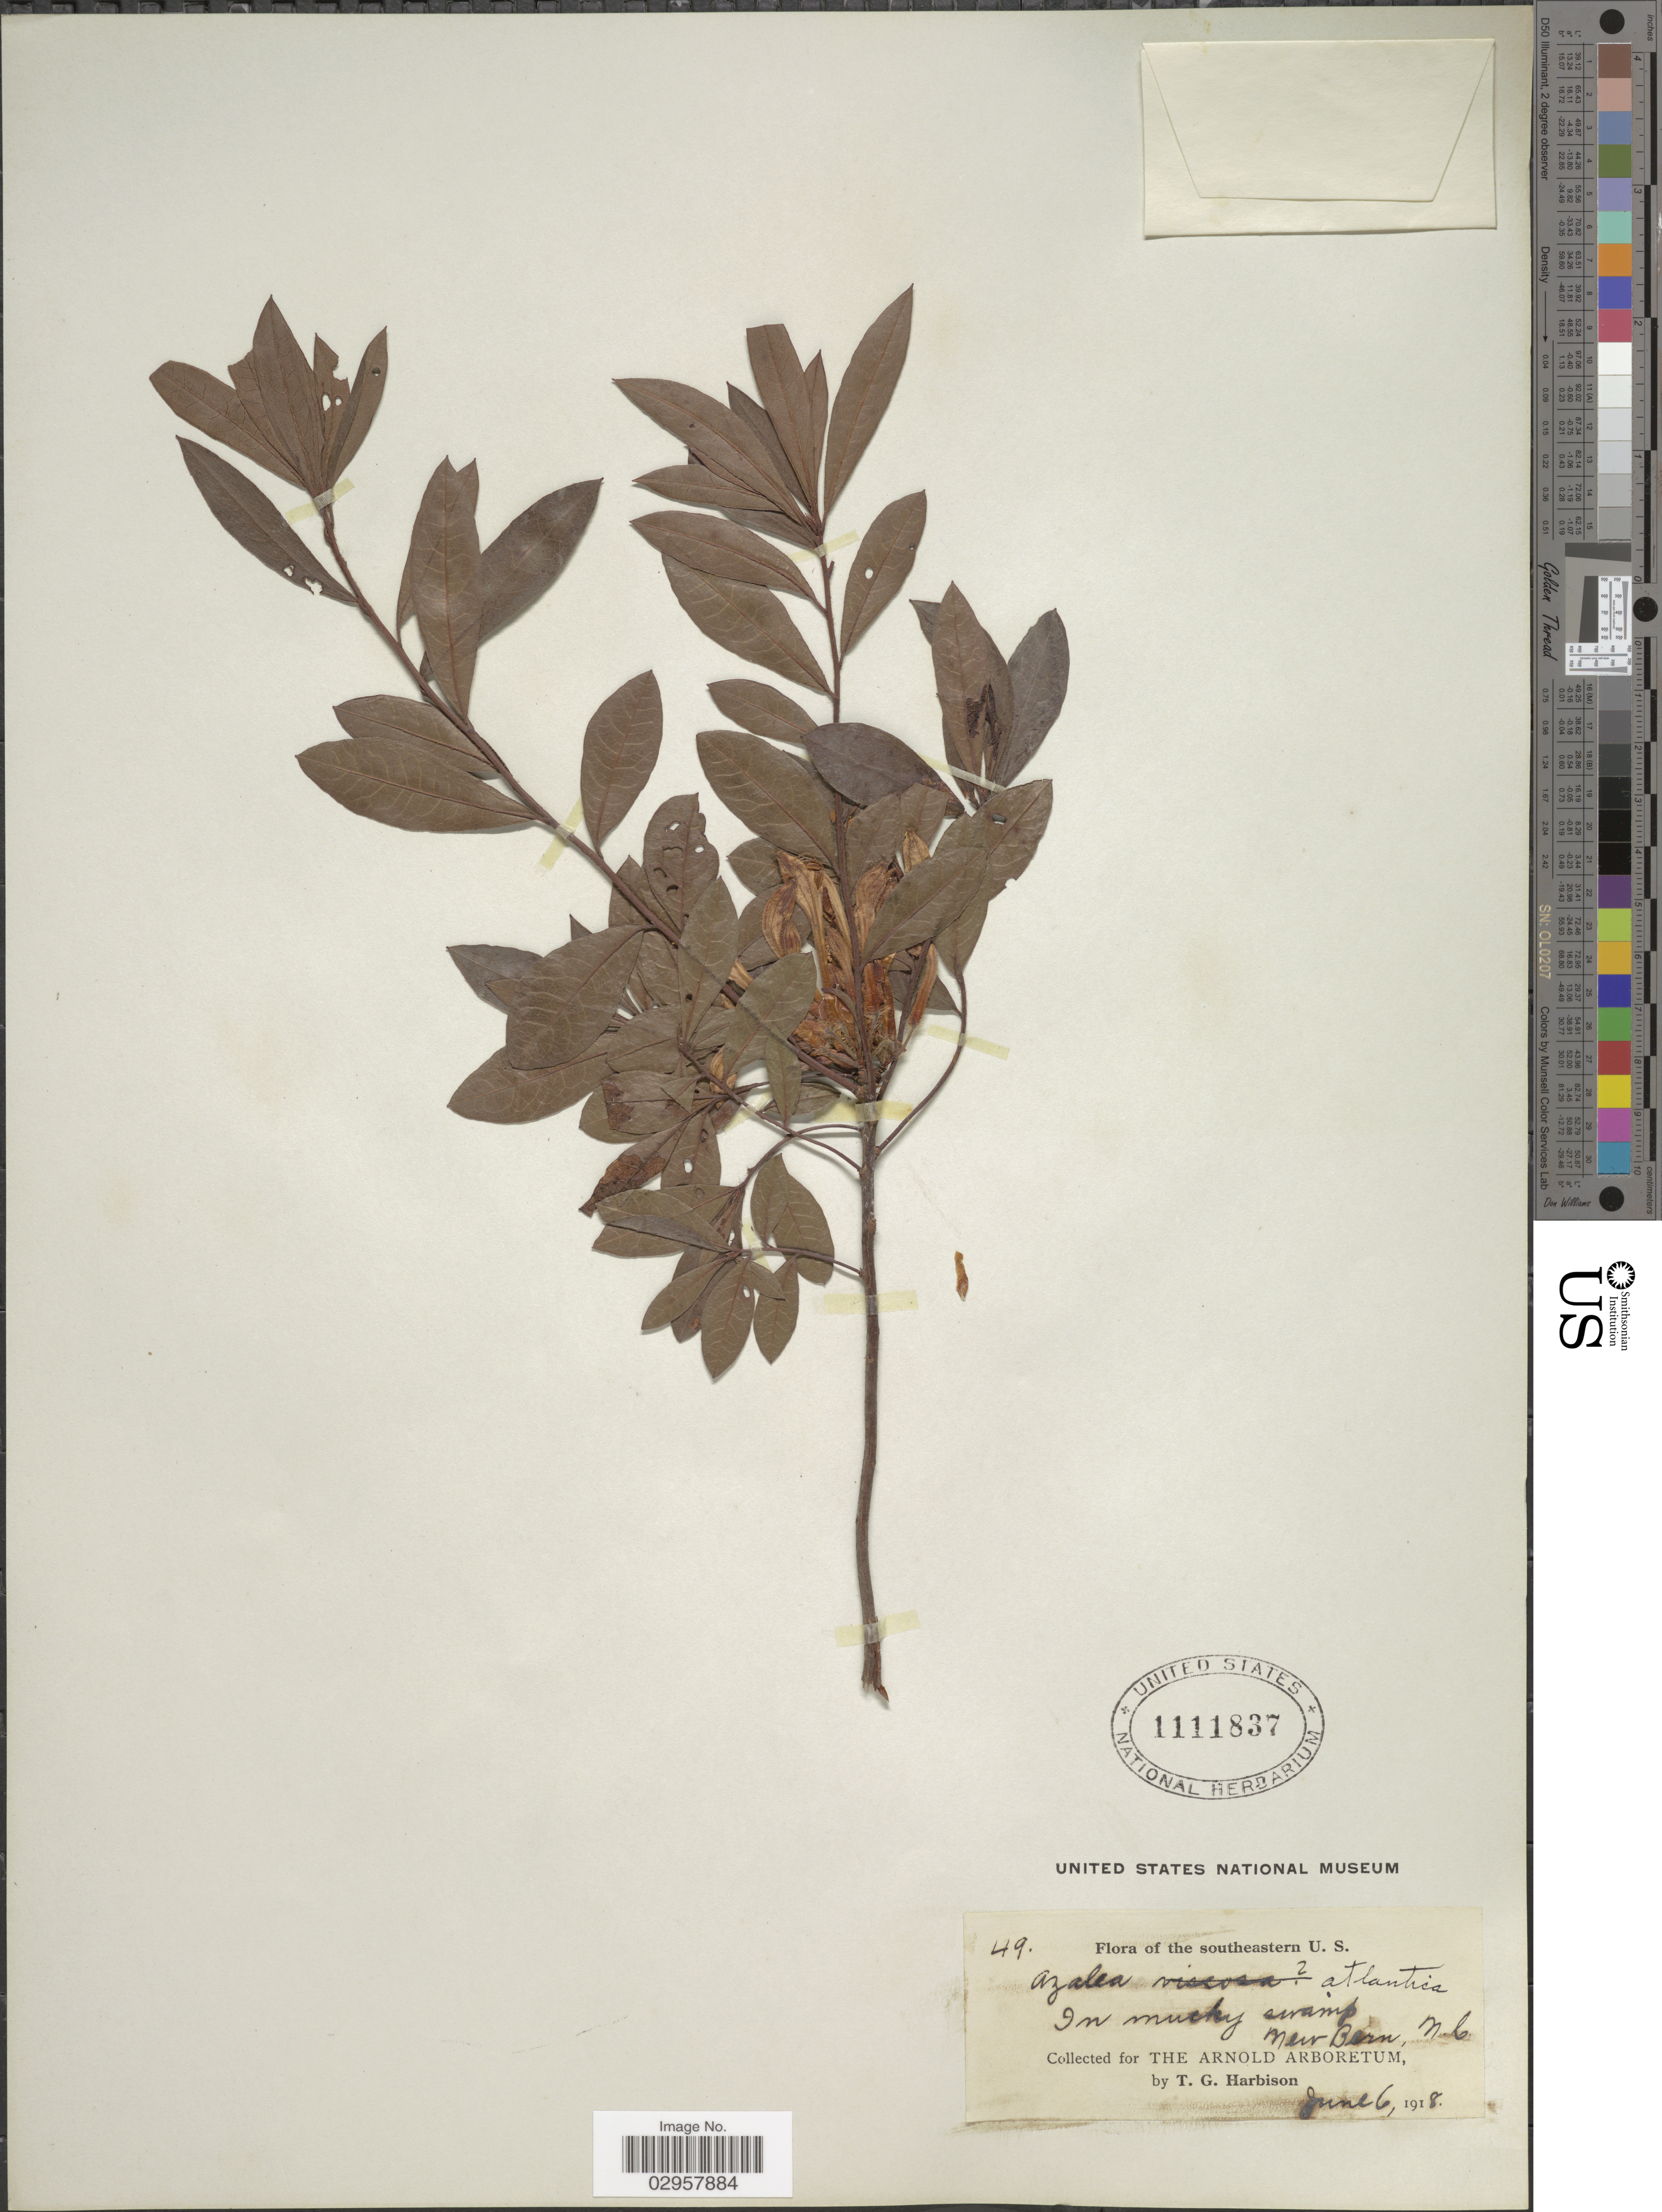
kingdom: Plantae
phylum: Tracheophyta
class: Magnoliopsida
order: Ericales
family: Ericaceae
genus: Rhododendron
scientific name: Rhododendron atlanticum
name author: (Ashe) Rehder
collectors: T. Harbison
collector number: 49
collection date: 1918-06-06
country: United States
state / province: North Carolina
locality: Southeastern U.S. In muchy swamp near Bern.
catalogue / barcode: US 1111837